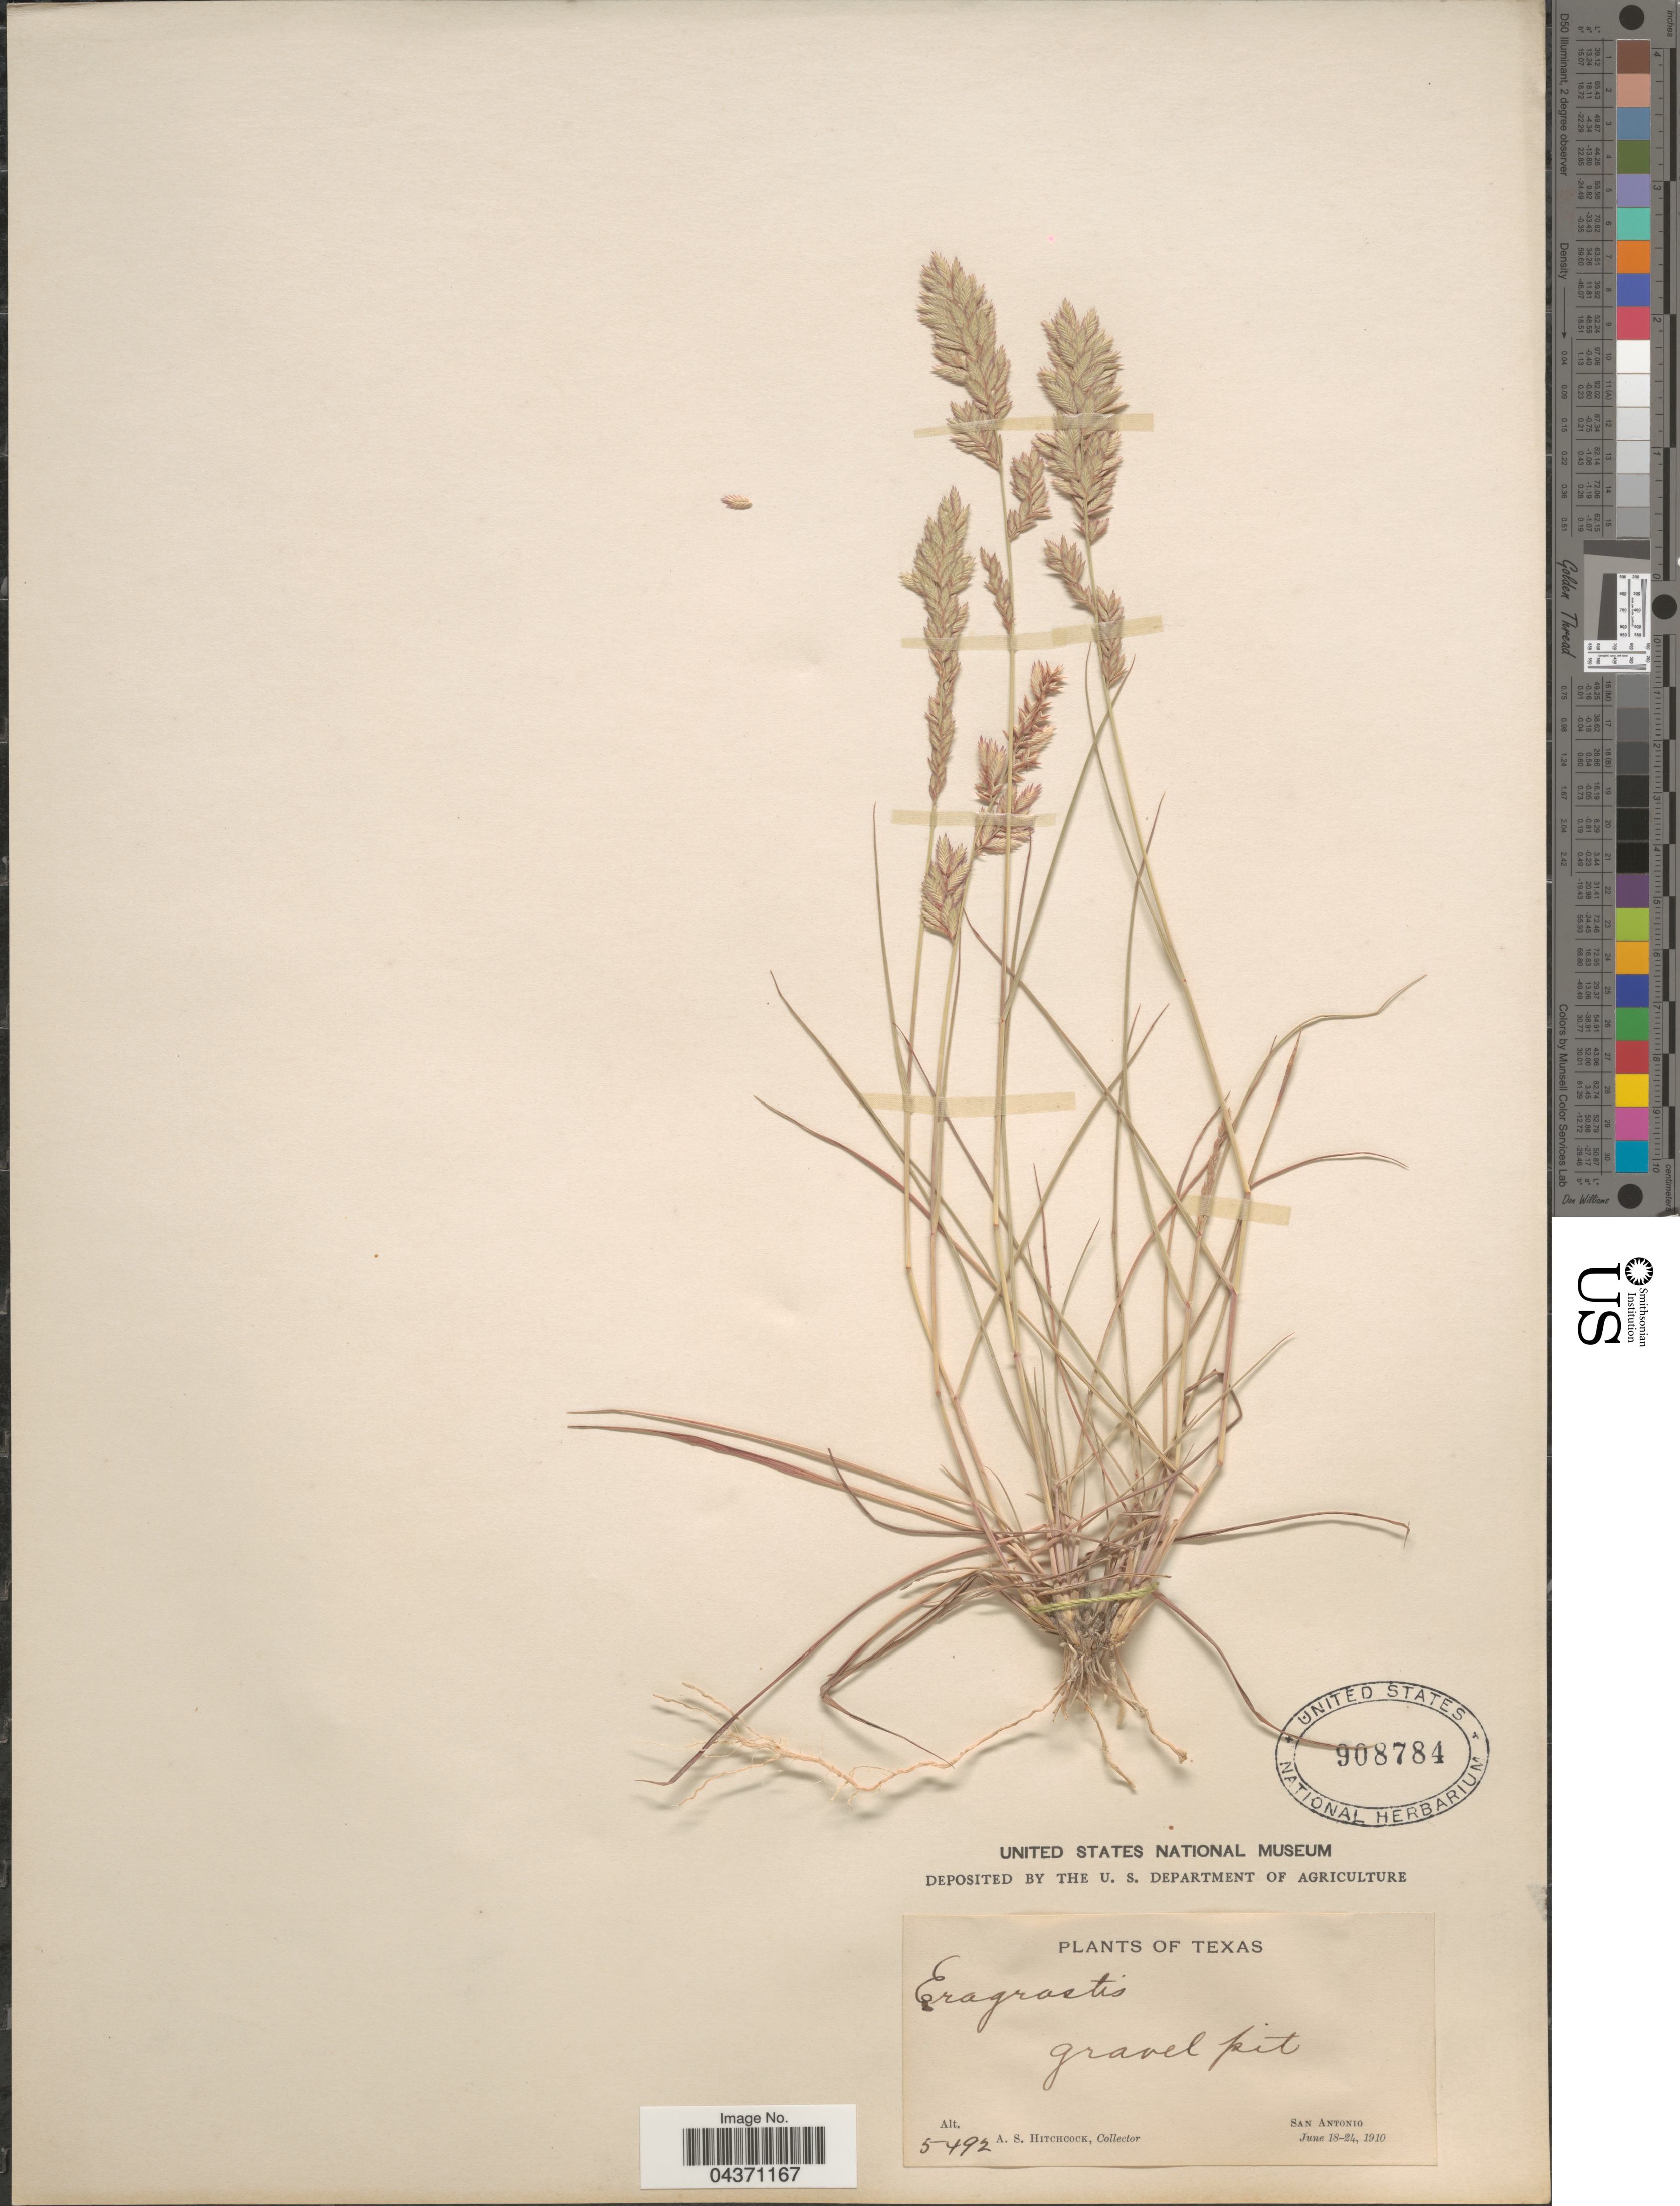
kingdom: Plantae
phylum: Tracheophyta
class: Liliopsida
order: Poales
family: Poaceae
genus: Eragrostis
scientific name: Eragrostis secundiflora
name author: J. Presl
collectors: A. S. Hitchcock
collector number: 5492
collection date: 1910-06-18/1910-06-24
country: United States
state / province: Texas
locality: Gravel pit. San Antonio.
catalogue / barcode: US 908784